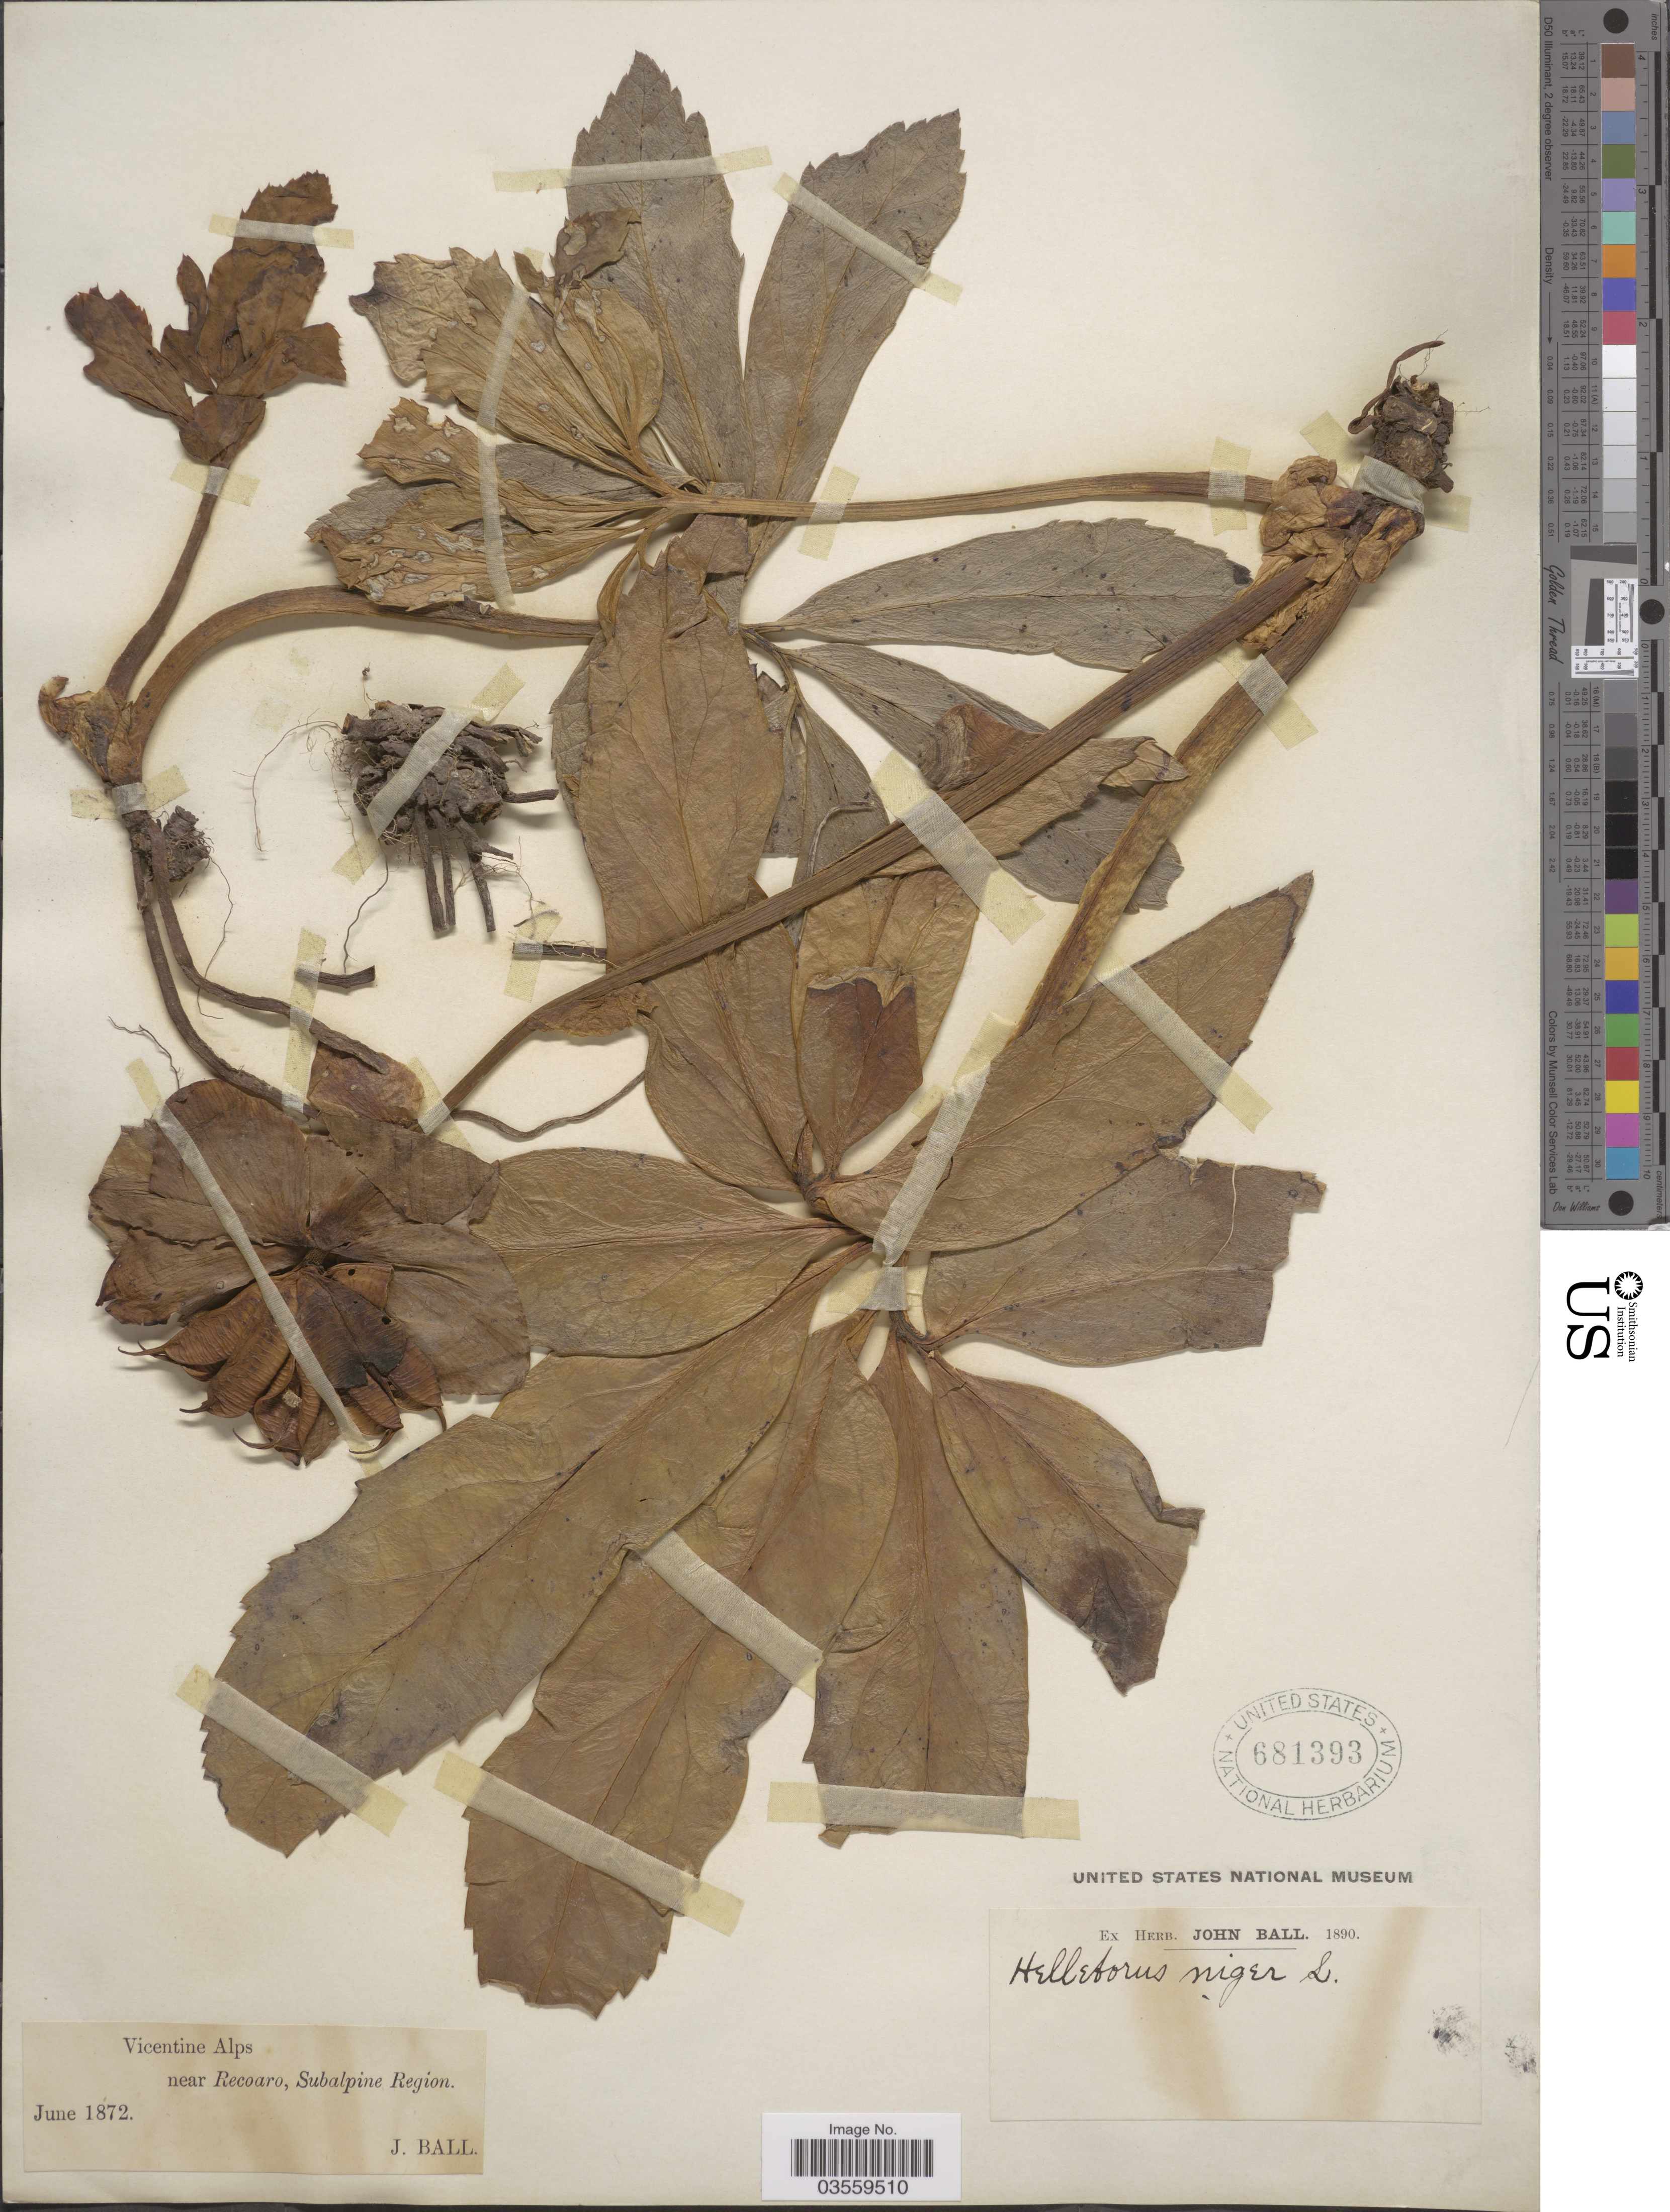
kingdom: Plantae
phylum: Tracheophyta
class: Magnoliopsida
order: Ranunculales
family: Ranunculaceae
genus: Helleborus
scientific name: Helleborus niger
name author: L.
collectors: J. Ball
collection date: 1872-06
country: Italy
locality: Vicente Alps near Recoaro, Subalpine Region.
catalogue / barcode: US 681393